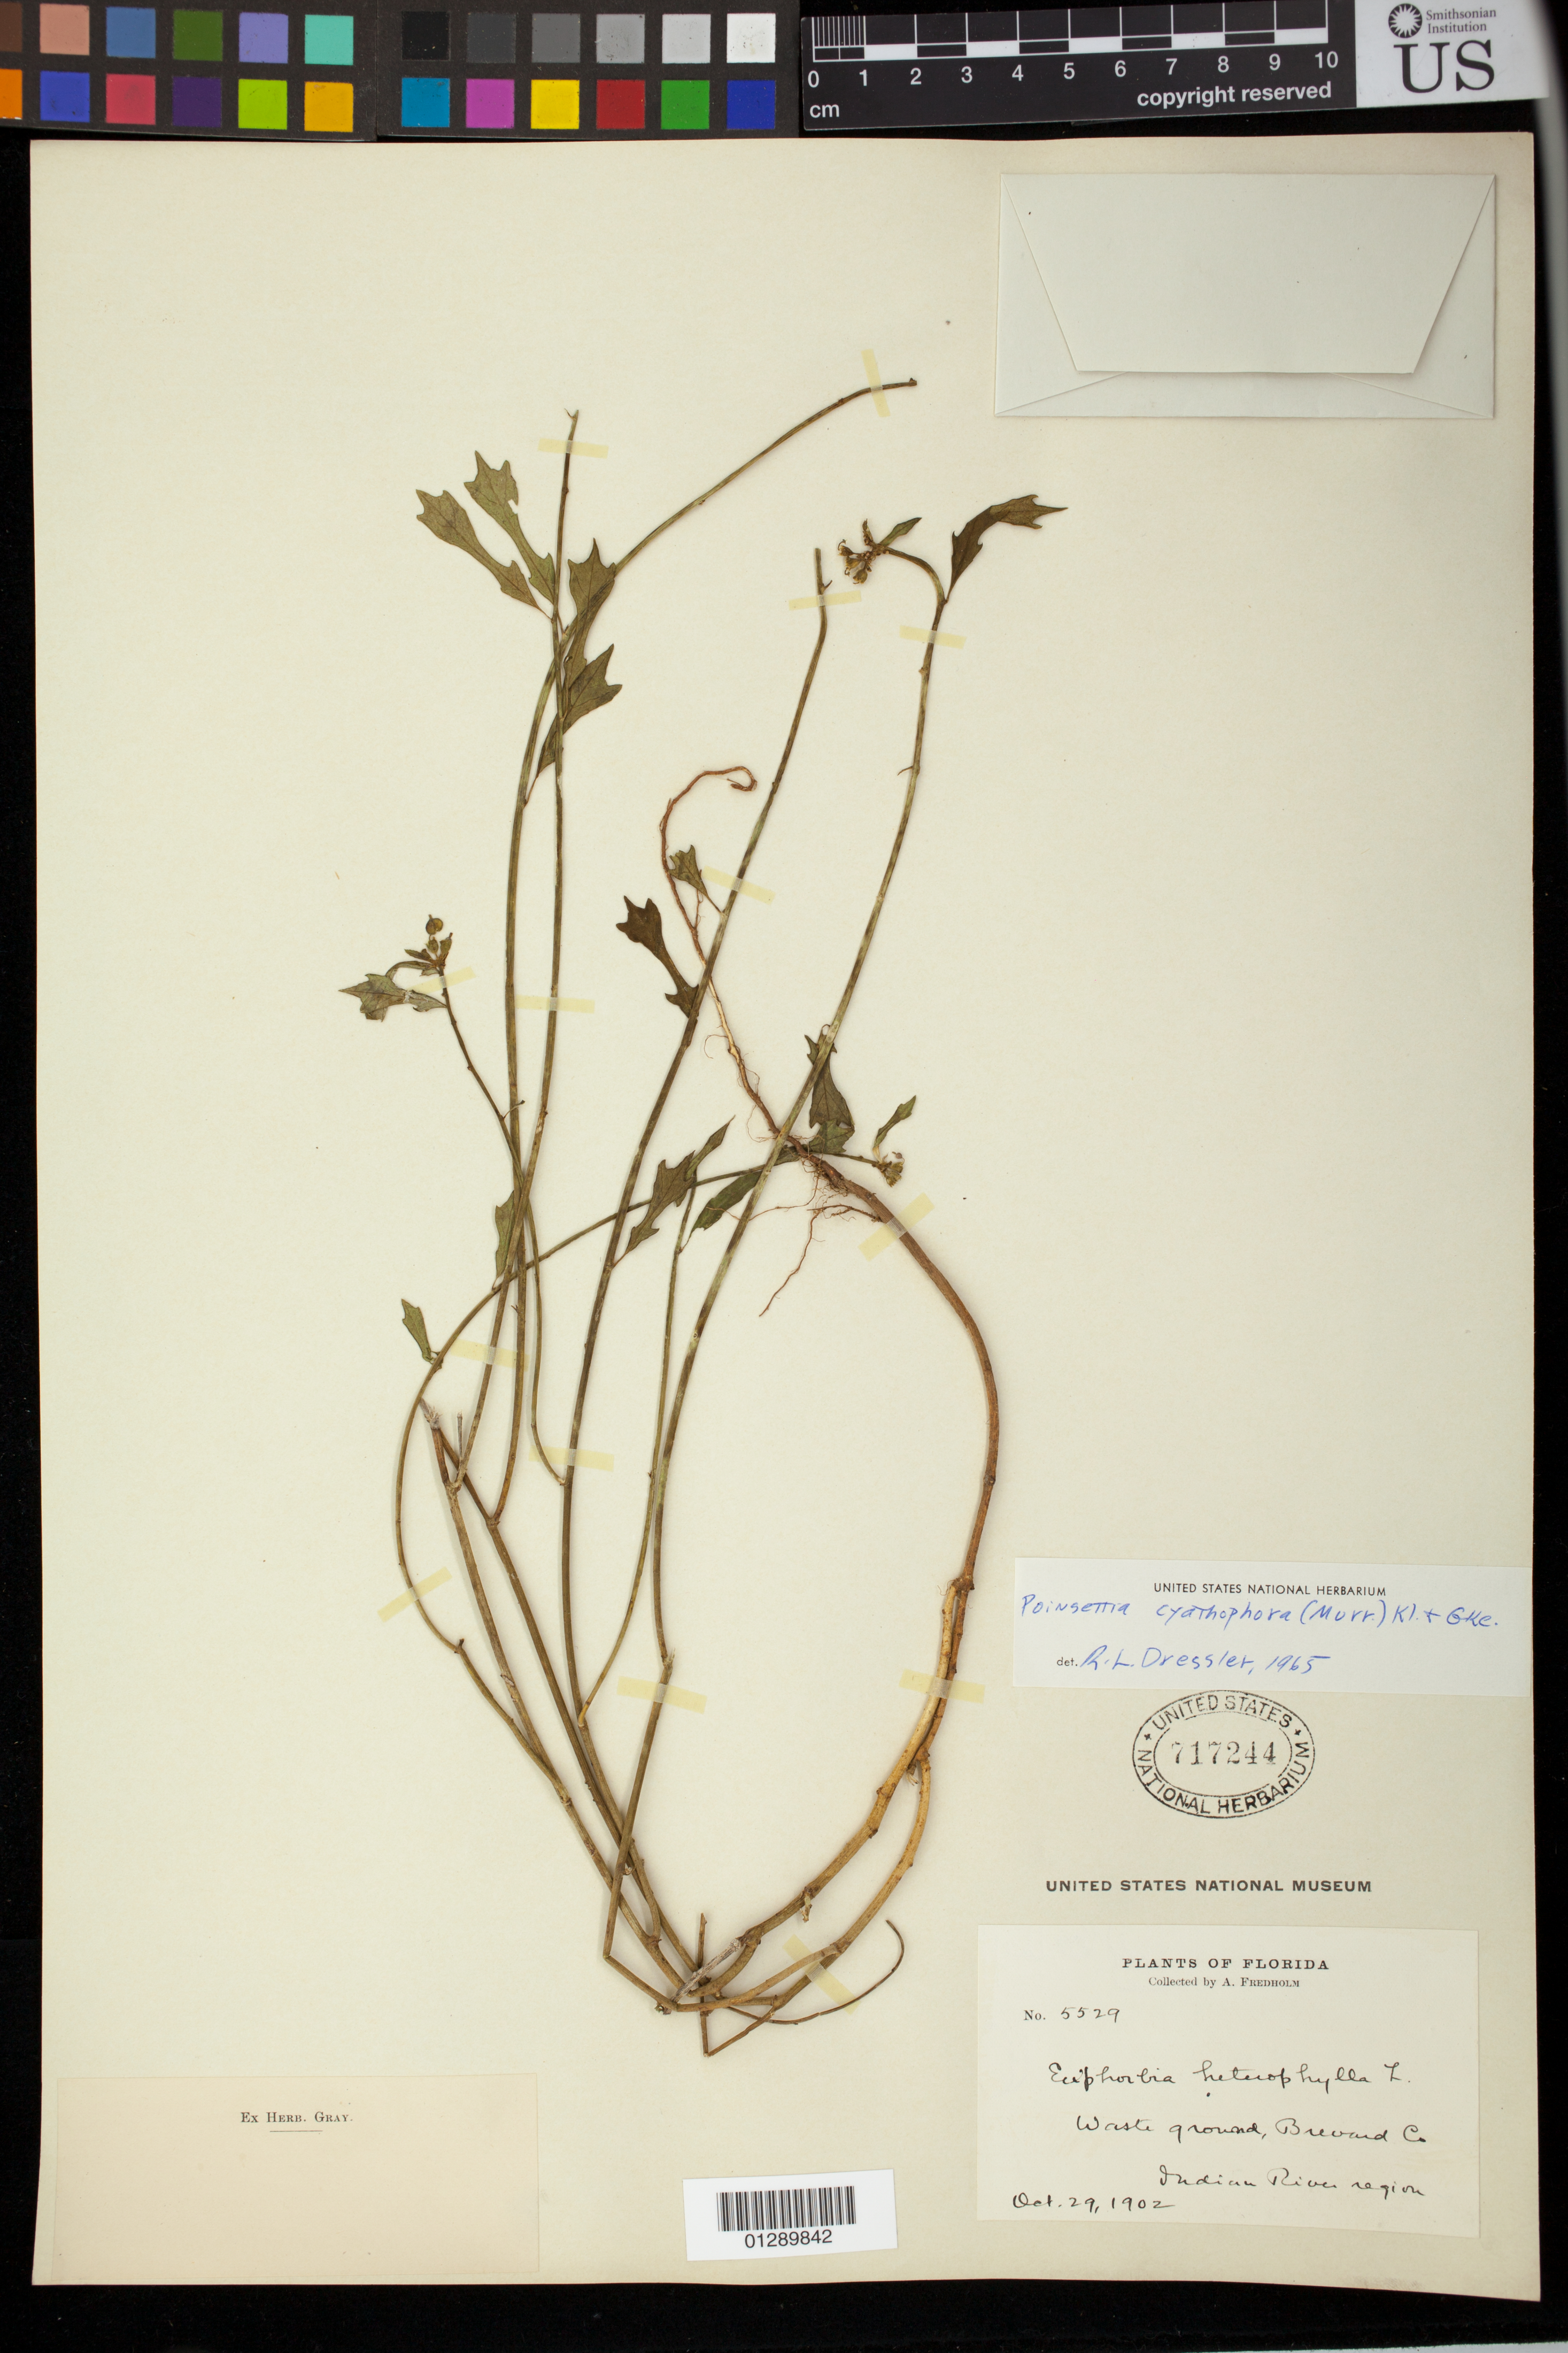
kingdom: Plantae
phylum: Tracheophyta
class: Magnoliopsida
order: Malpighiales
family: Euphorbiaceae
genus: Euphorbia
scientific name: Euphorbia heterophylla var. cyathophora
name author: (Murr.) Griseb.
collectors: A. J. Fredholm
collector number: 5529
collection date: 1902-10-29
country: United States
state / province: Florida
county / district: Brevard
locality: Indian River region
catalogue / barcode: US 717244